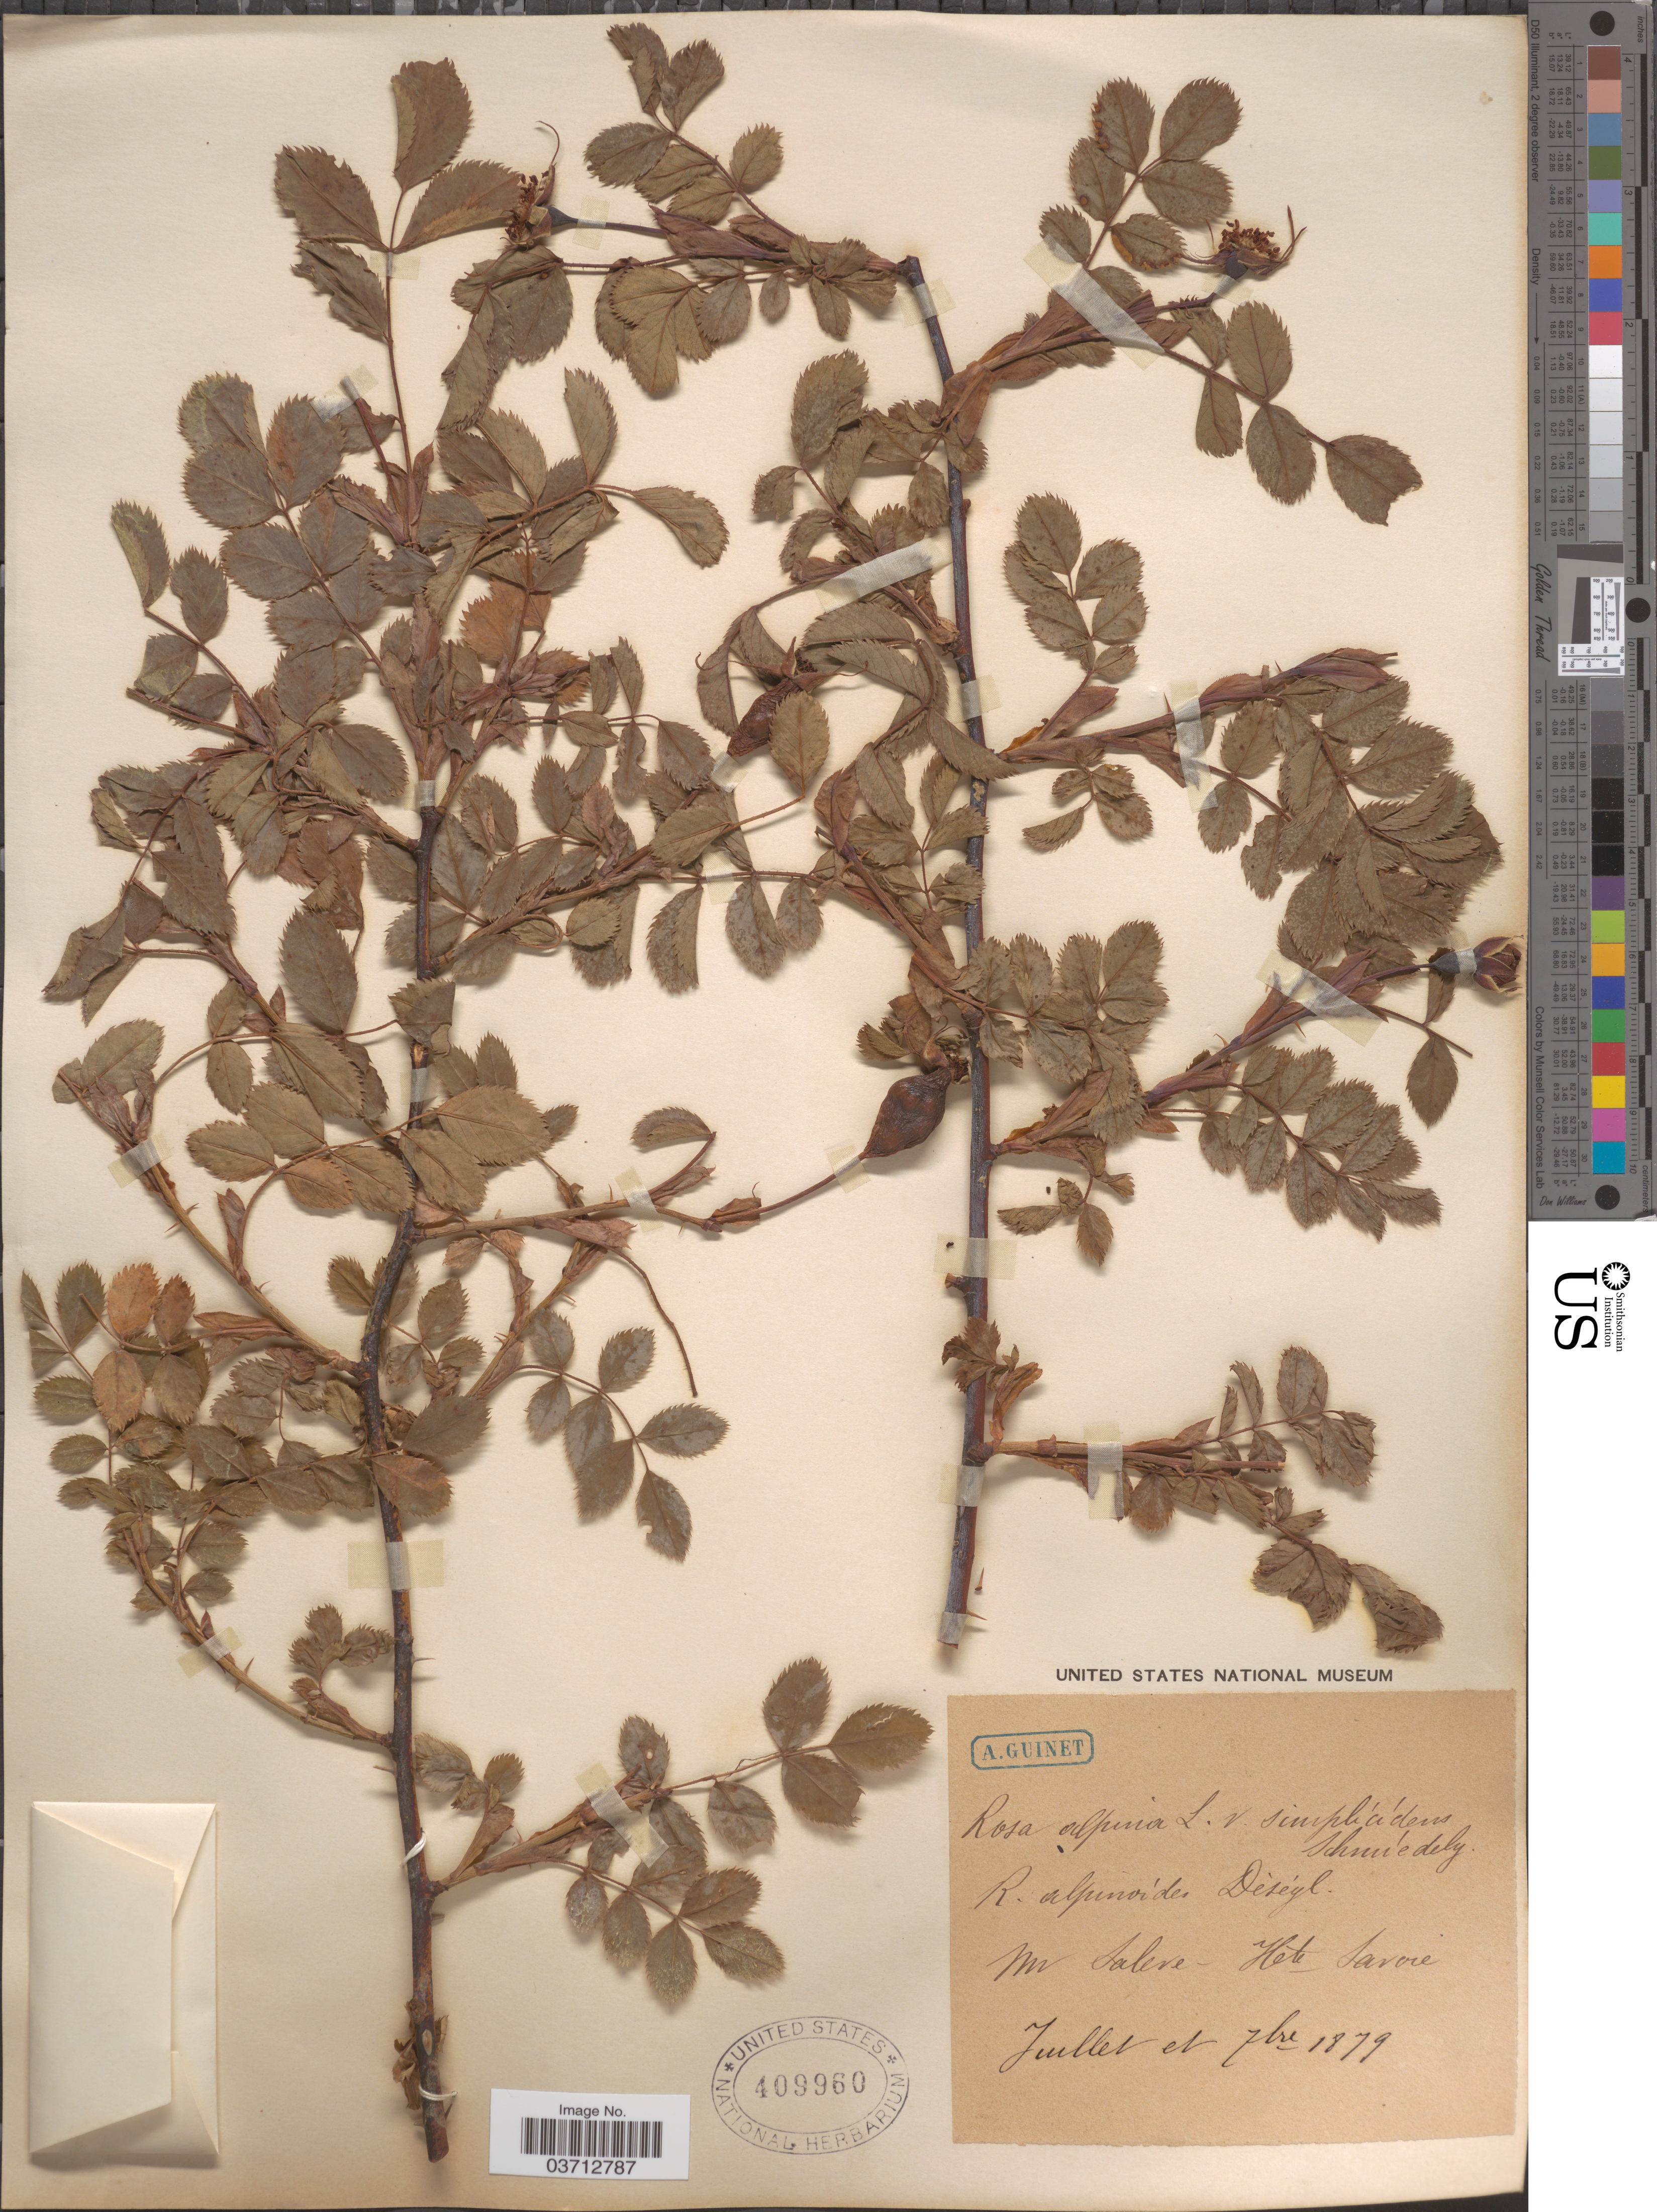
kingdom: Plantae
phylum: Tracheophyta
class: Magnoliopsida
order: Rosales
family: Rosaceae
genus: Rosa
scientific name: Rosa alpina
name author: L.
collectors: A. Guinet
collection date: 1879-07/1879-09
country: France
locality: Mn [interpreted] Saleve Hte Savoie.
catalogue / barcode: US 409960